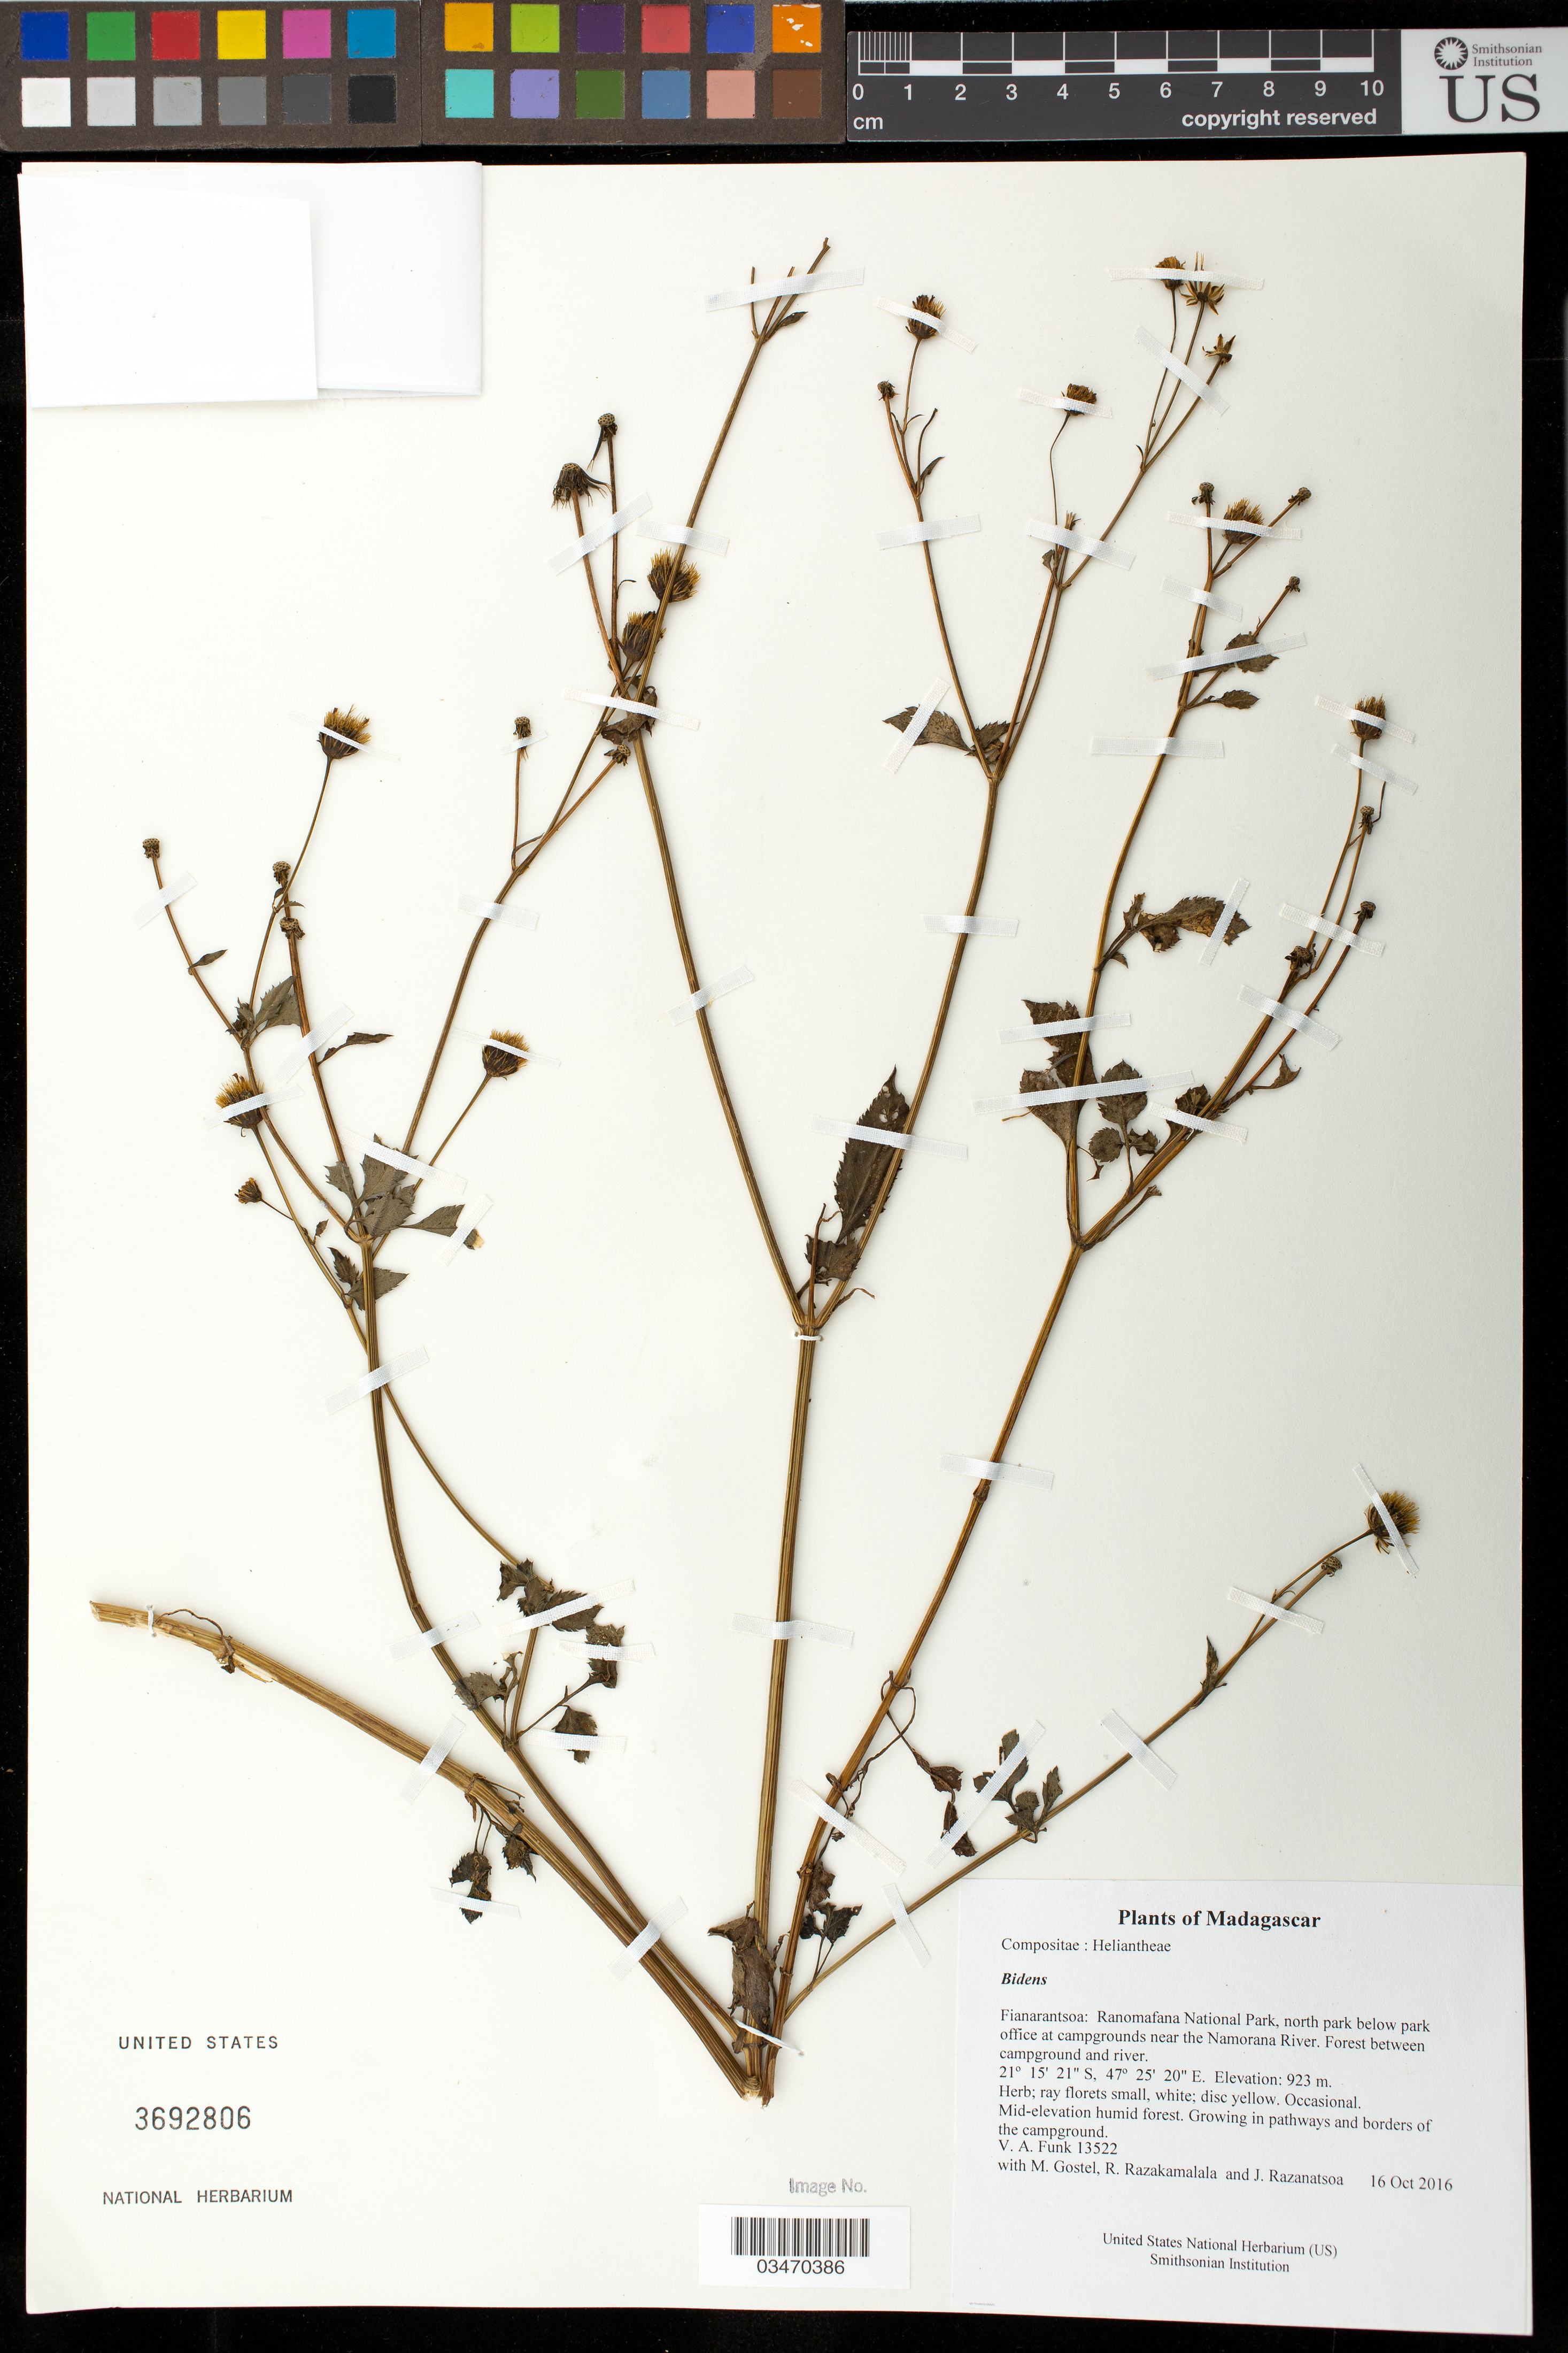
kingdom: Plantae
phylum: Tracheophyta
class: Magnoliopsida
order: Asterales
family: Asteraceae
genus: Bidens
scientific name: Bidens sp.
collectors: M. R. Gostel, R. Razakamalala & J. Razanatsoa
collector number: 13522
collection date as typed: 16 Oct 2016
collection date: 2016-10-16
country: Madagascar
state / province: Vatovavy Fitovinany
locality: Ranomafana National Park, north park below park office at campgrounds near the Namorana River. Forest between campground and river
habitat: Mid-elevation humid forest. Growing in pathways and borders of the campground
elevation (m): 923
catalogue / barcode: US 3692806